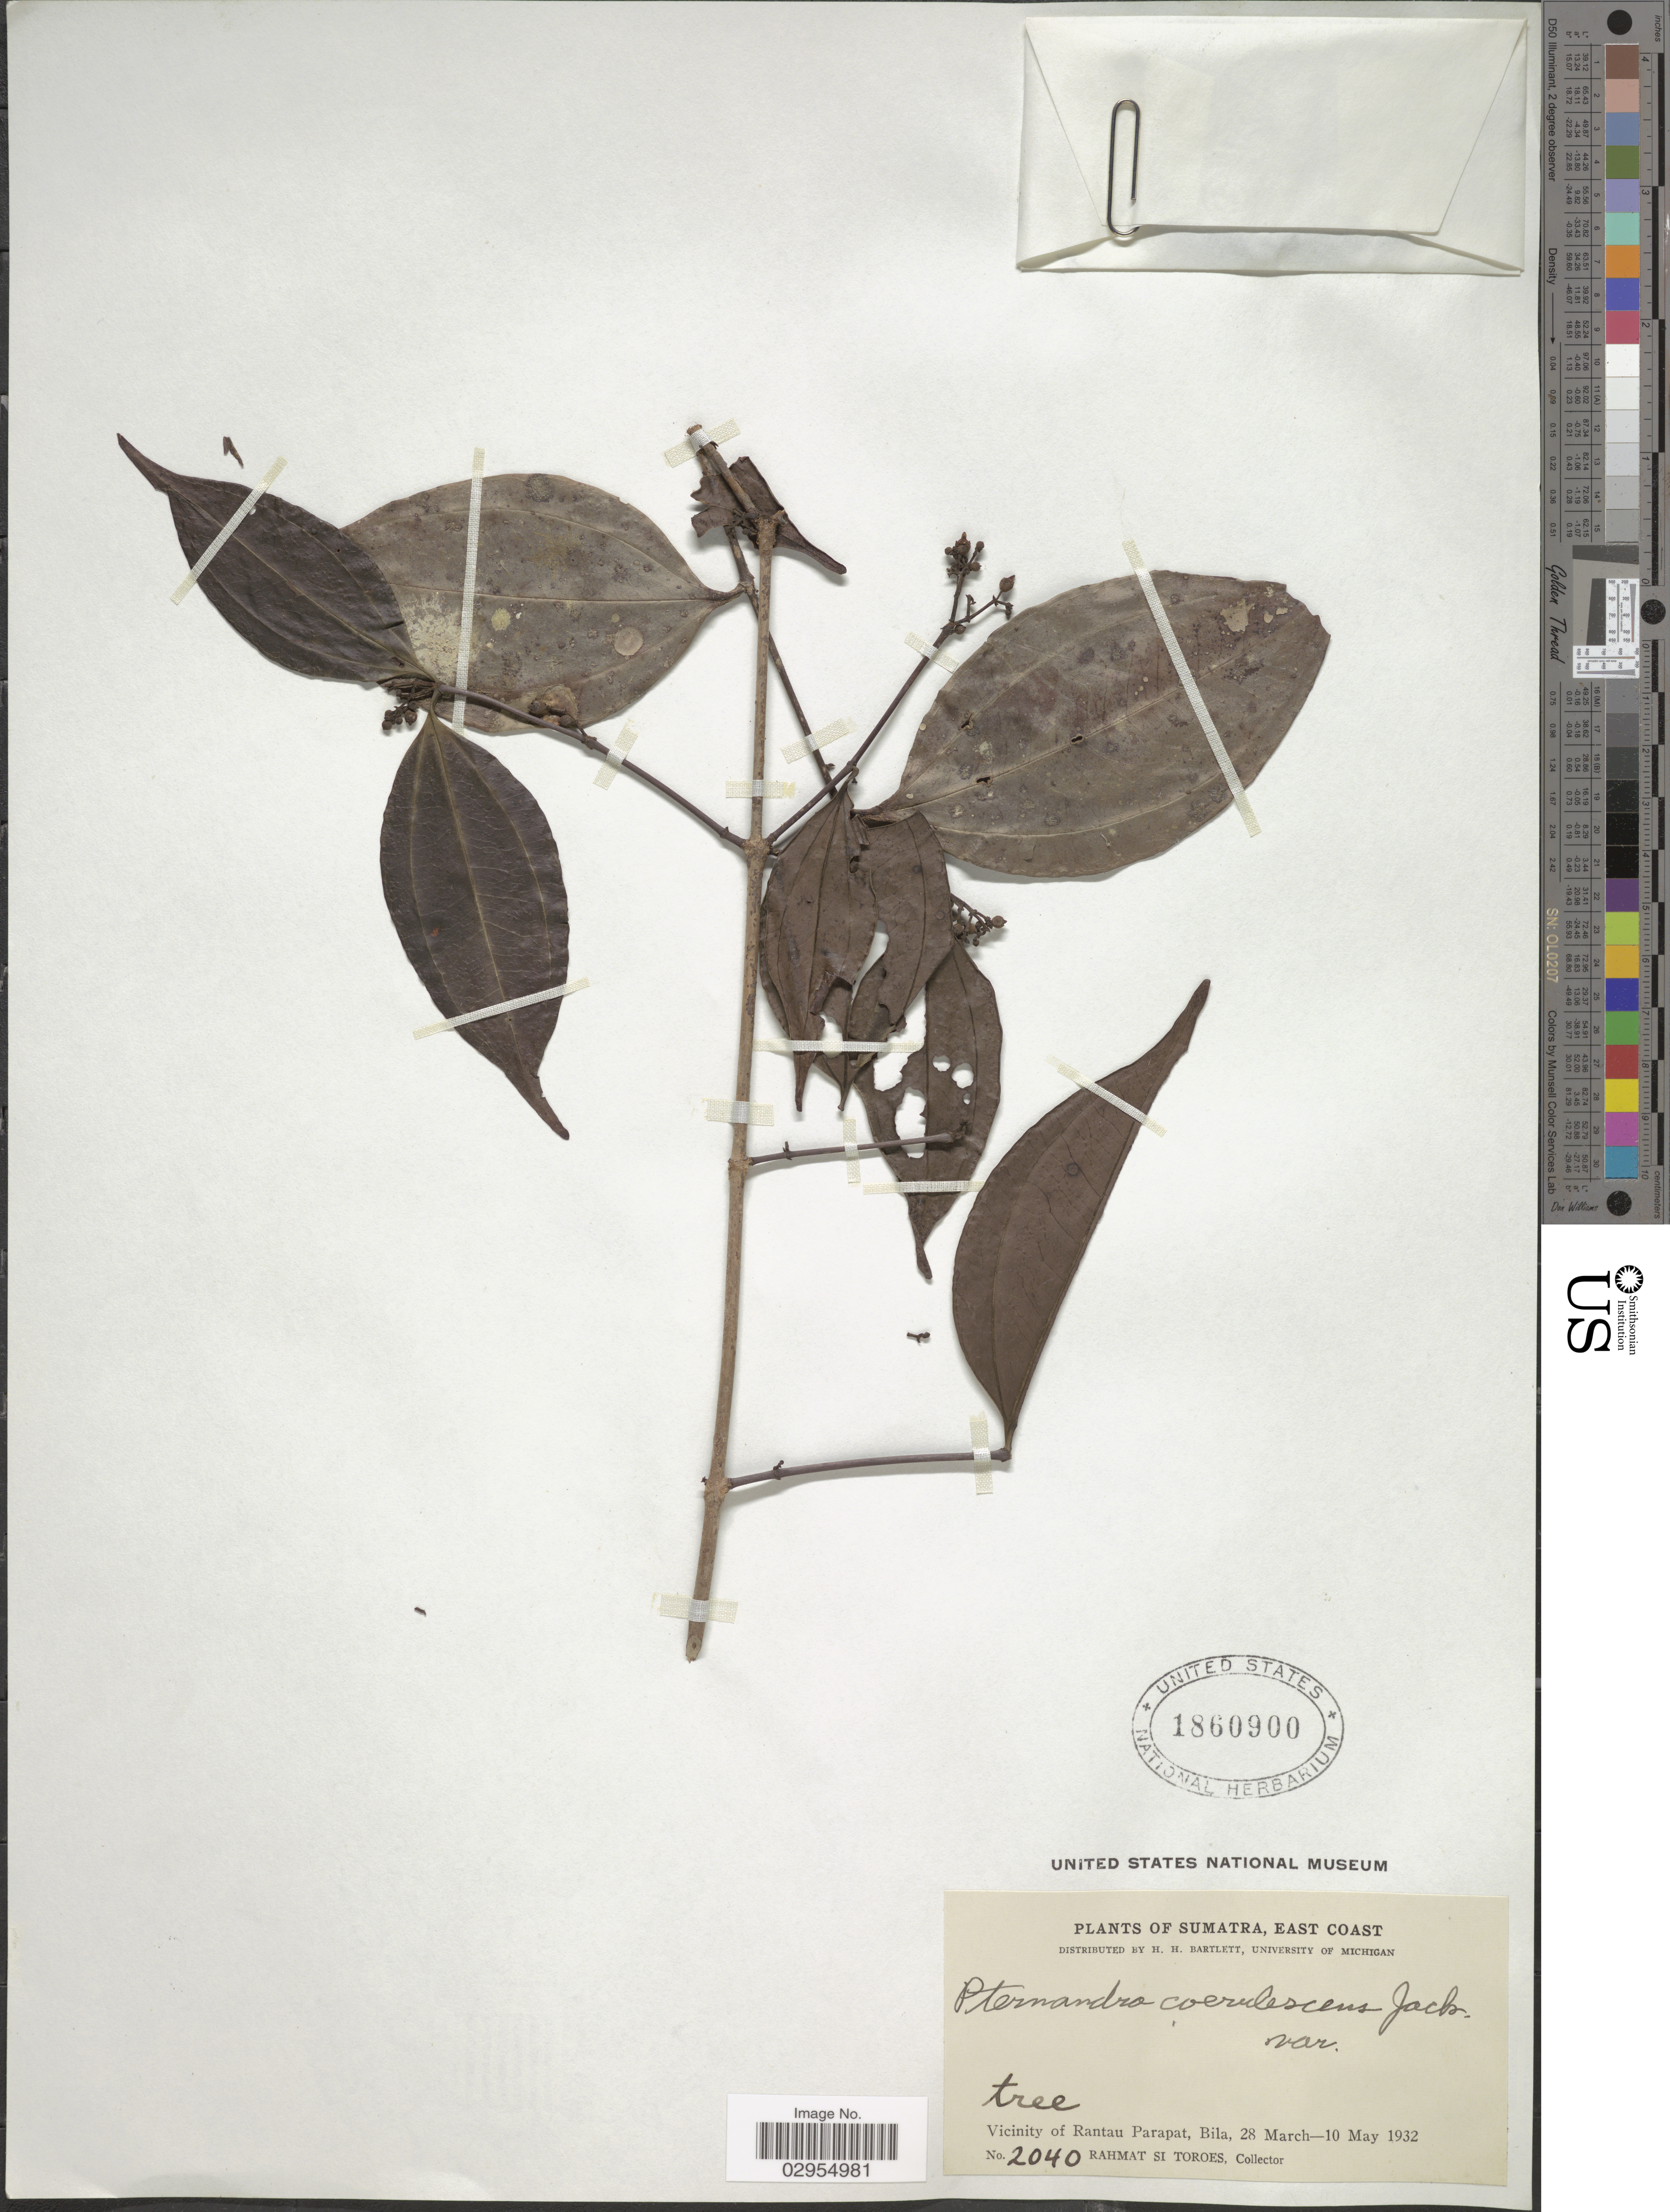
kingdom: Plantae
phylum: Tracheophyta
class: Magnoliopsida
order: Myrtales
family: Melastomataceae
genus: Pternandra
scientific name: Pternandra coerulescens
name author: Jack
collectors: Rahmat Si Boeea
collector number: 2040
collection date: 1932-03-28/1932-05-10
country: Indonesia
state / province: Sumatra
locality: East Coast. Vicinity of Rantau Parapat, Bila.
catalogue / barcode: US 1860900